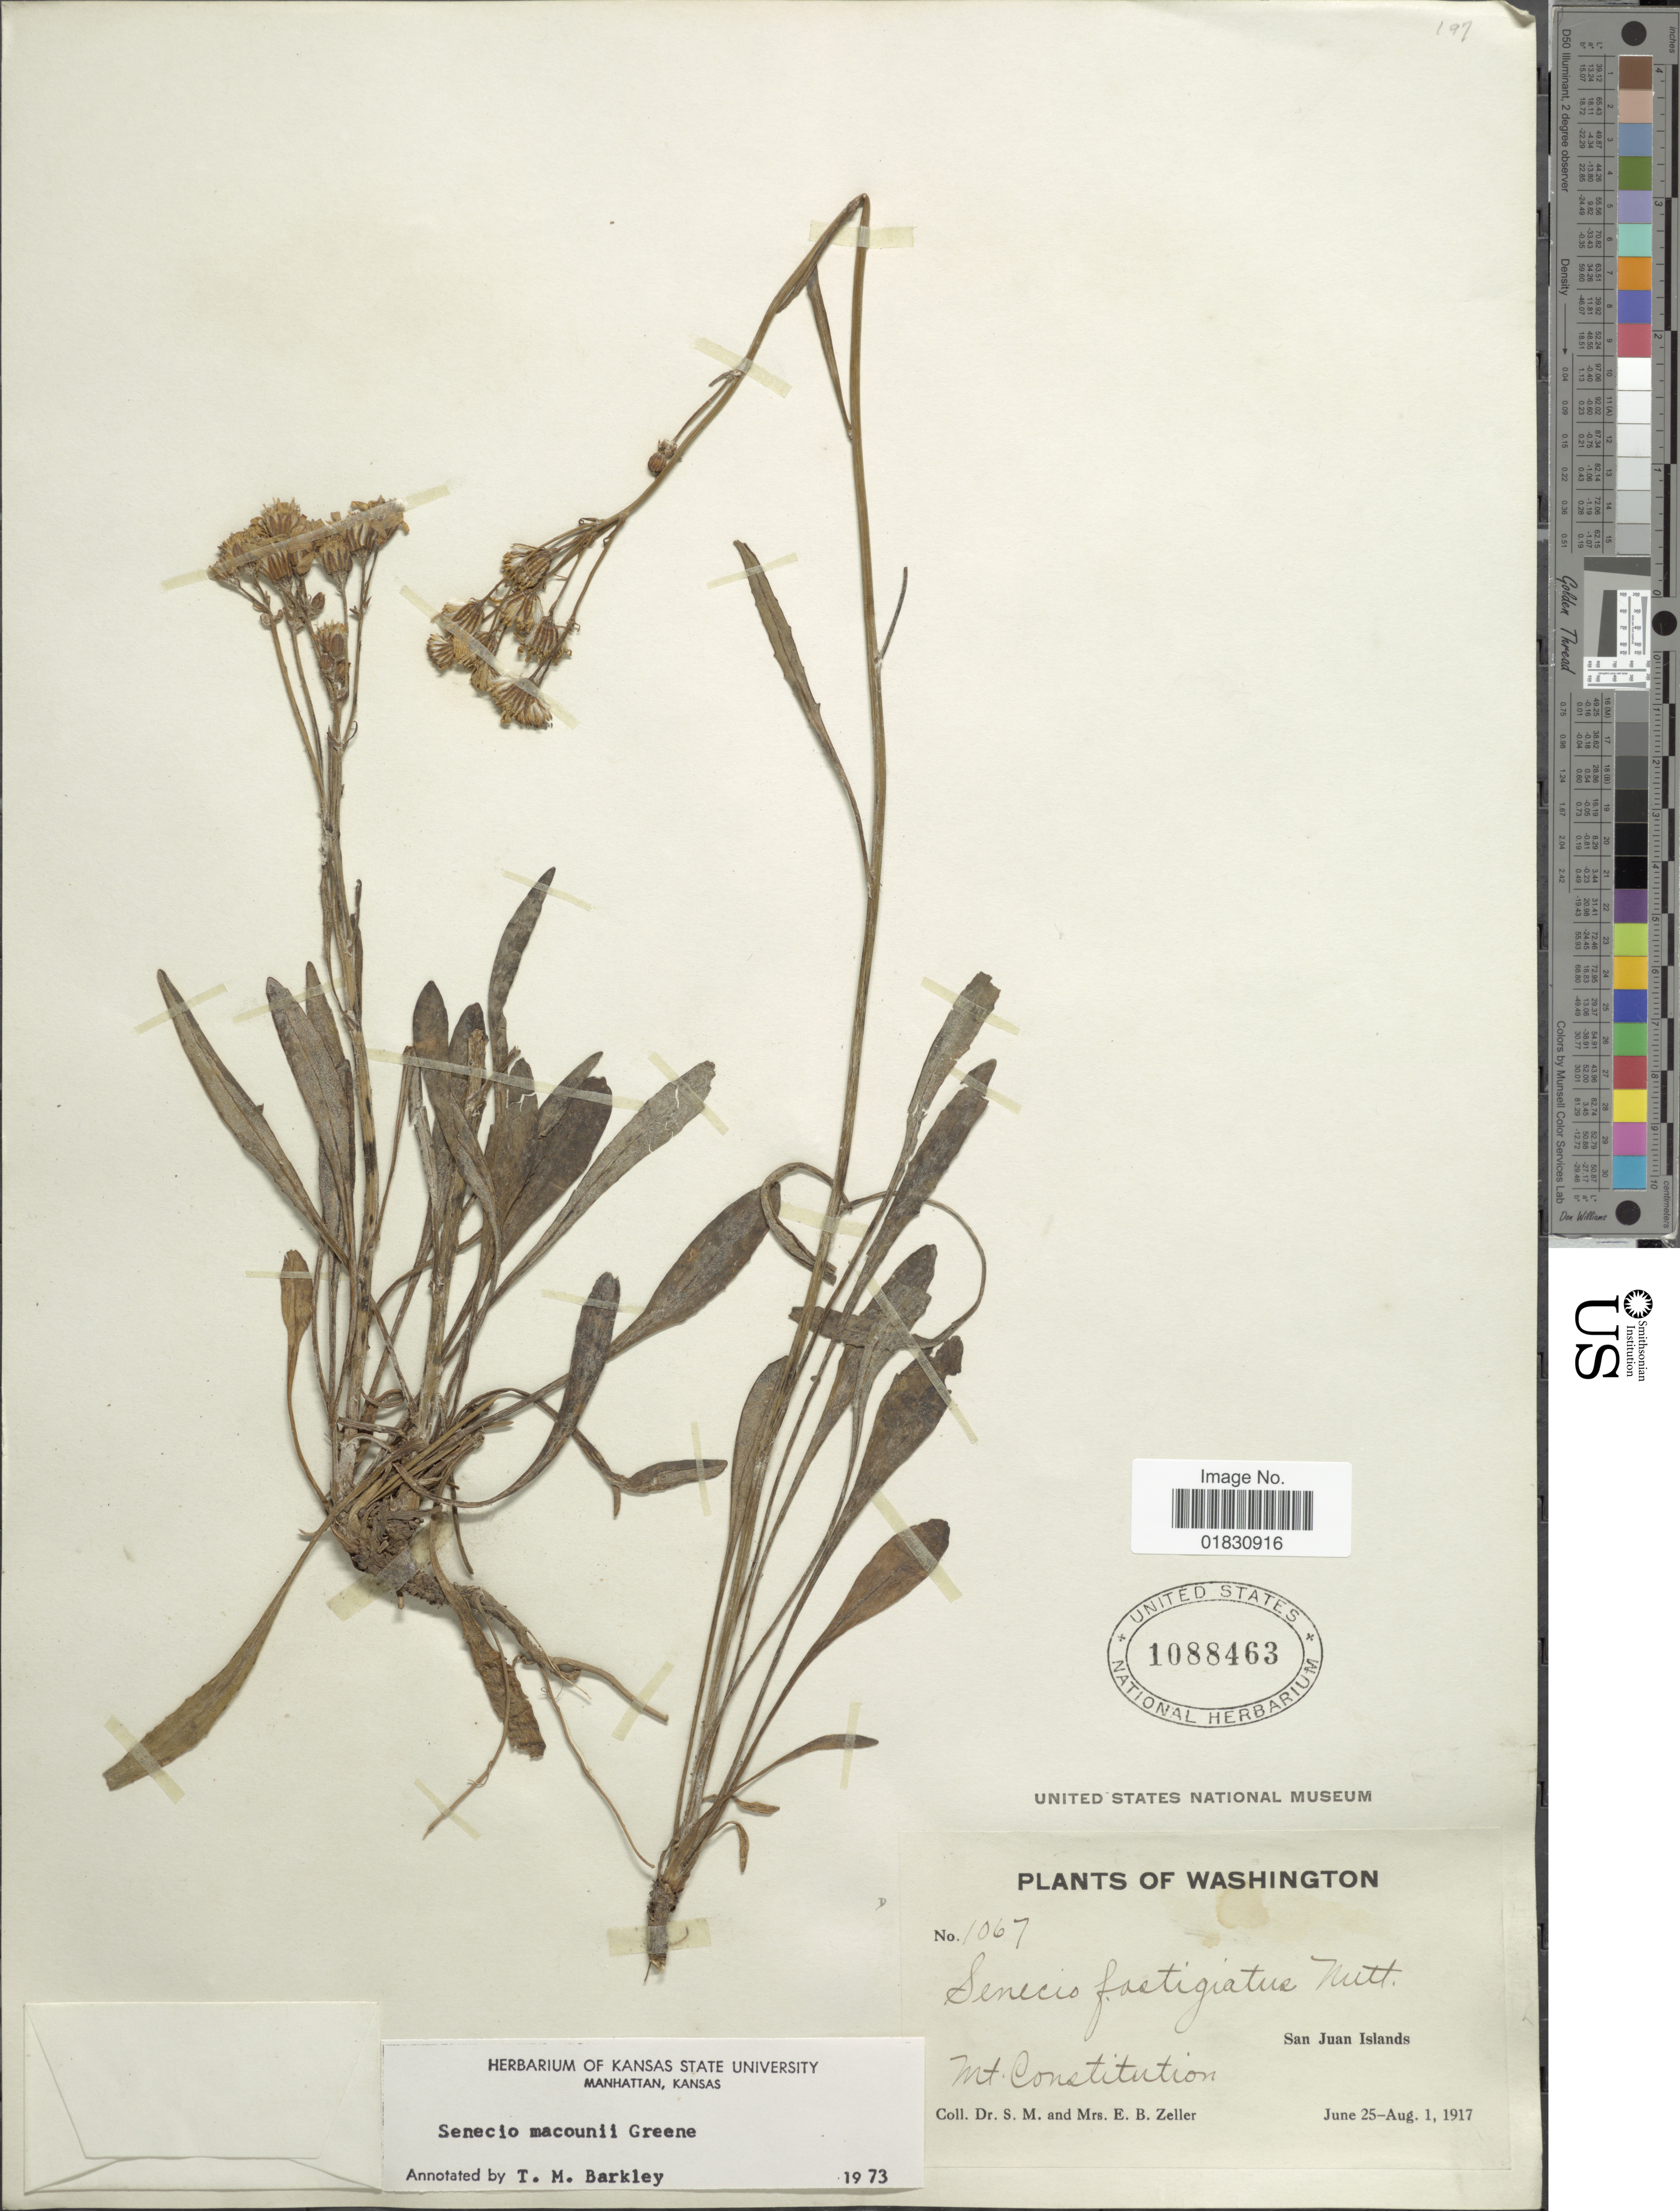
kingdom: Plantae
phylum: Tracheophyta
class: Magnoliopsida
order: Asterales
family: Asteraceae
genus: Packera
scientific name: Packera macounii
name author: (Greene) W.A. Weber & Á. Löve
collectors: S. Zeller & E. Zeller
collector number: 1067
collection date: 1917-06-25/1917-08-01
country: United States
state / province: Washington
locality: San Juan Islands, Mt, Constitution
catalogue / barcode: US 1088463